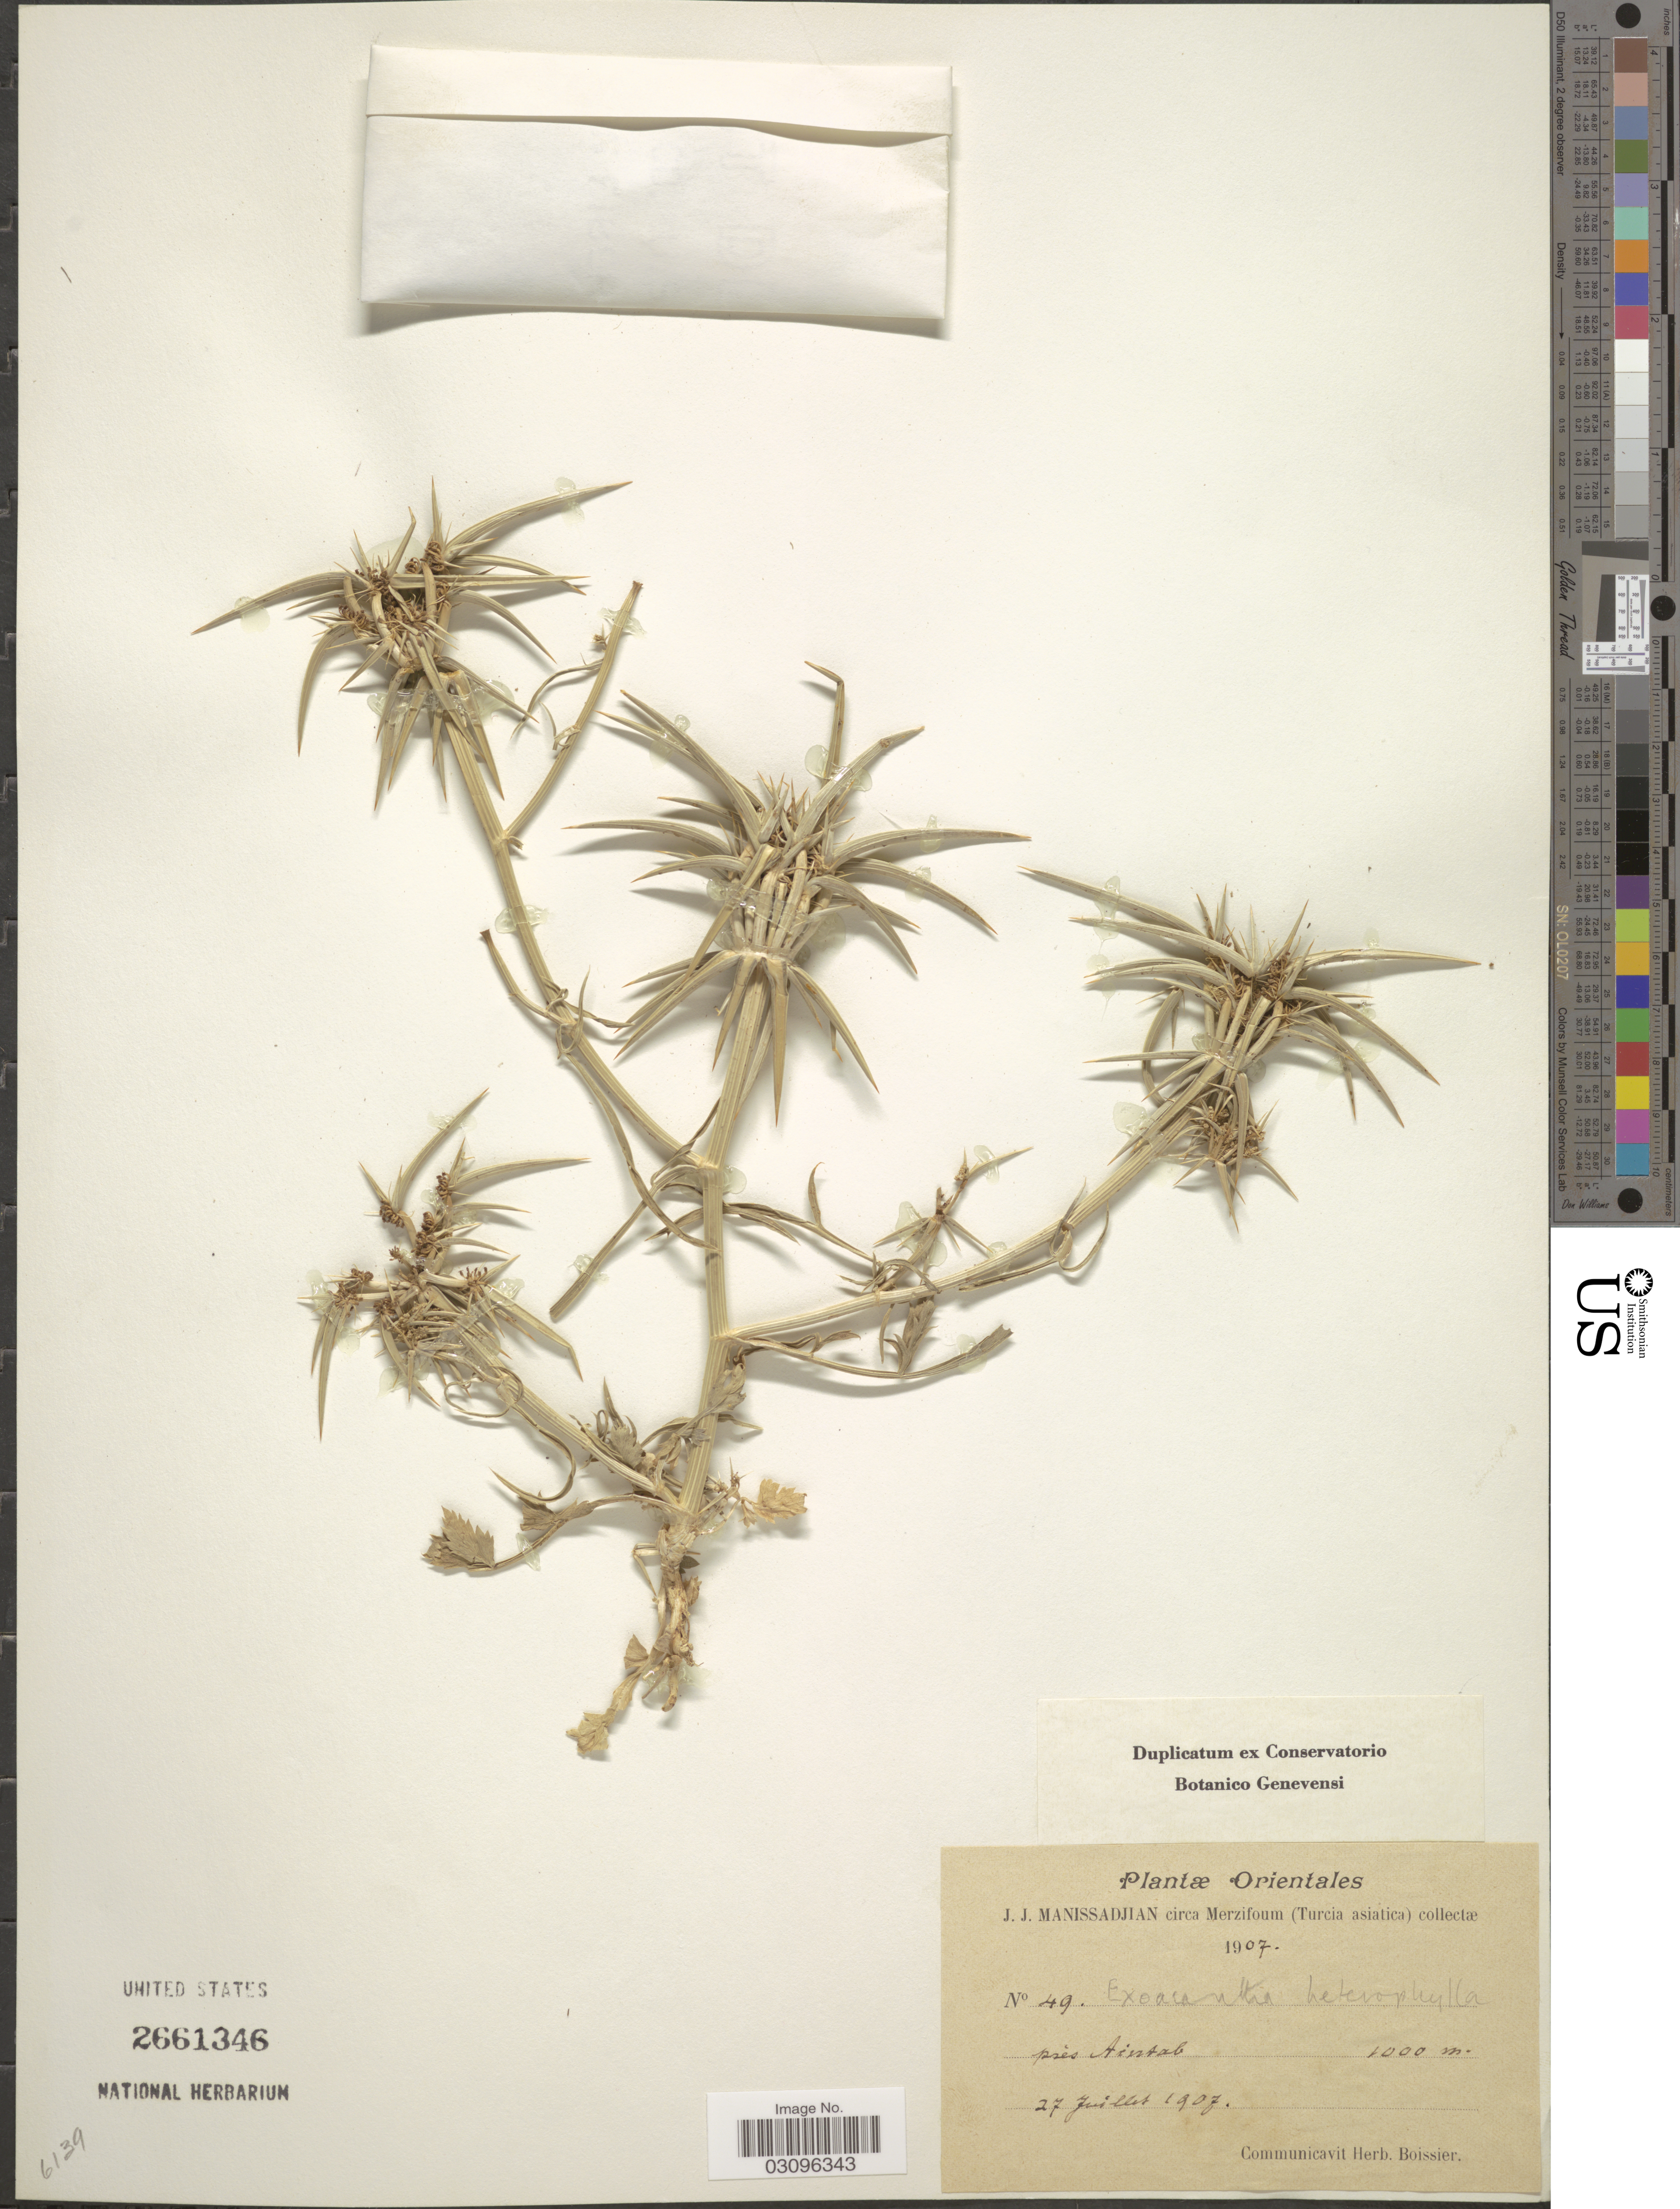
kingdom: Plantae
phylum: Tracheophyta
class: Magnoliopsida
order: Apiales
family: Apiaceae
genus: Exoacantha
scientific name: Exoacantha heterophylla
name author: Labill.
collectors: J. Manissadjian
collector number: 49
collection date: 1907-07-27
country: Turkey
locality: Orientales. Près Aintab. Circa Merzifoum (Turcia asiatica).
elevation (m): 1000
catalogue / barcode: US 2661346